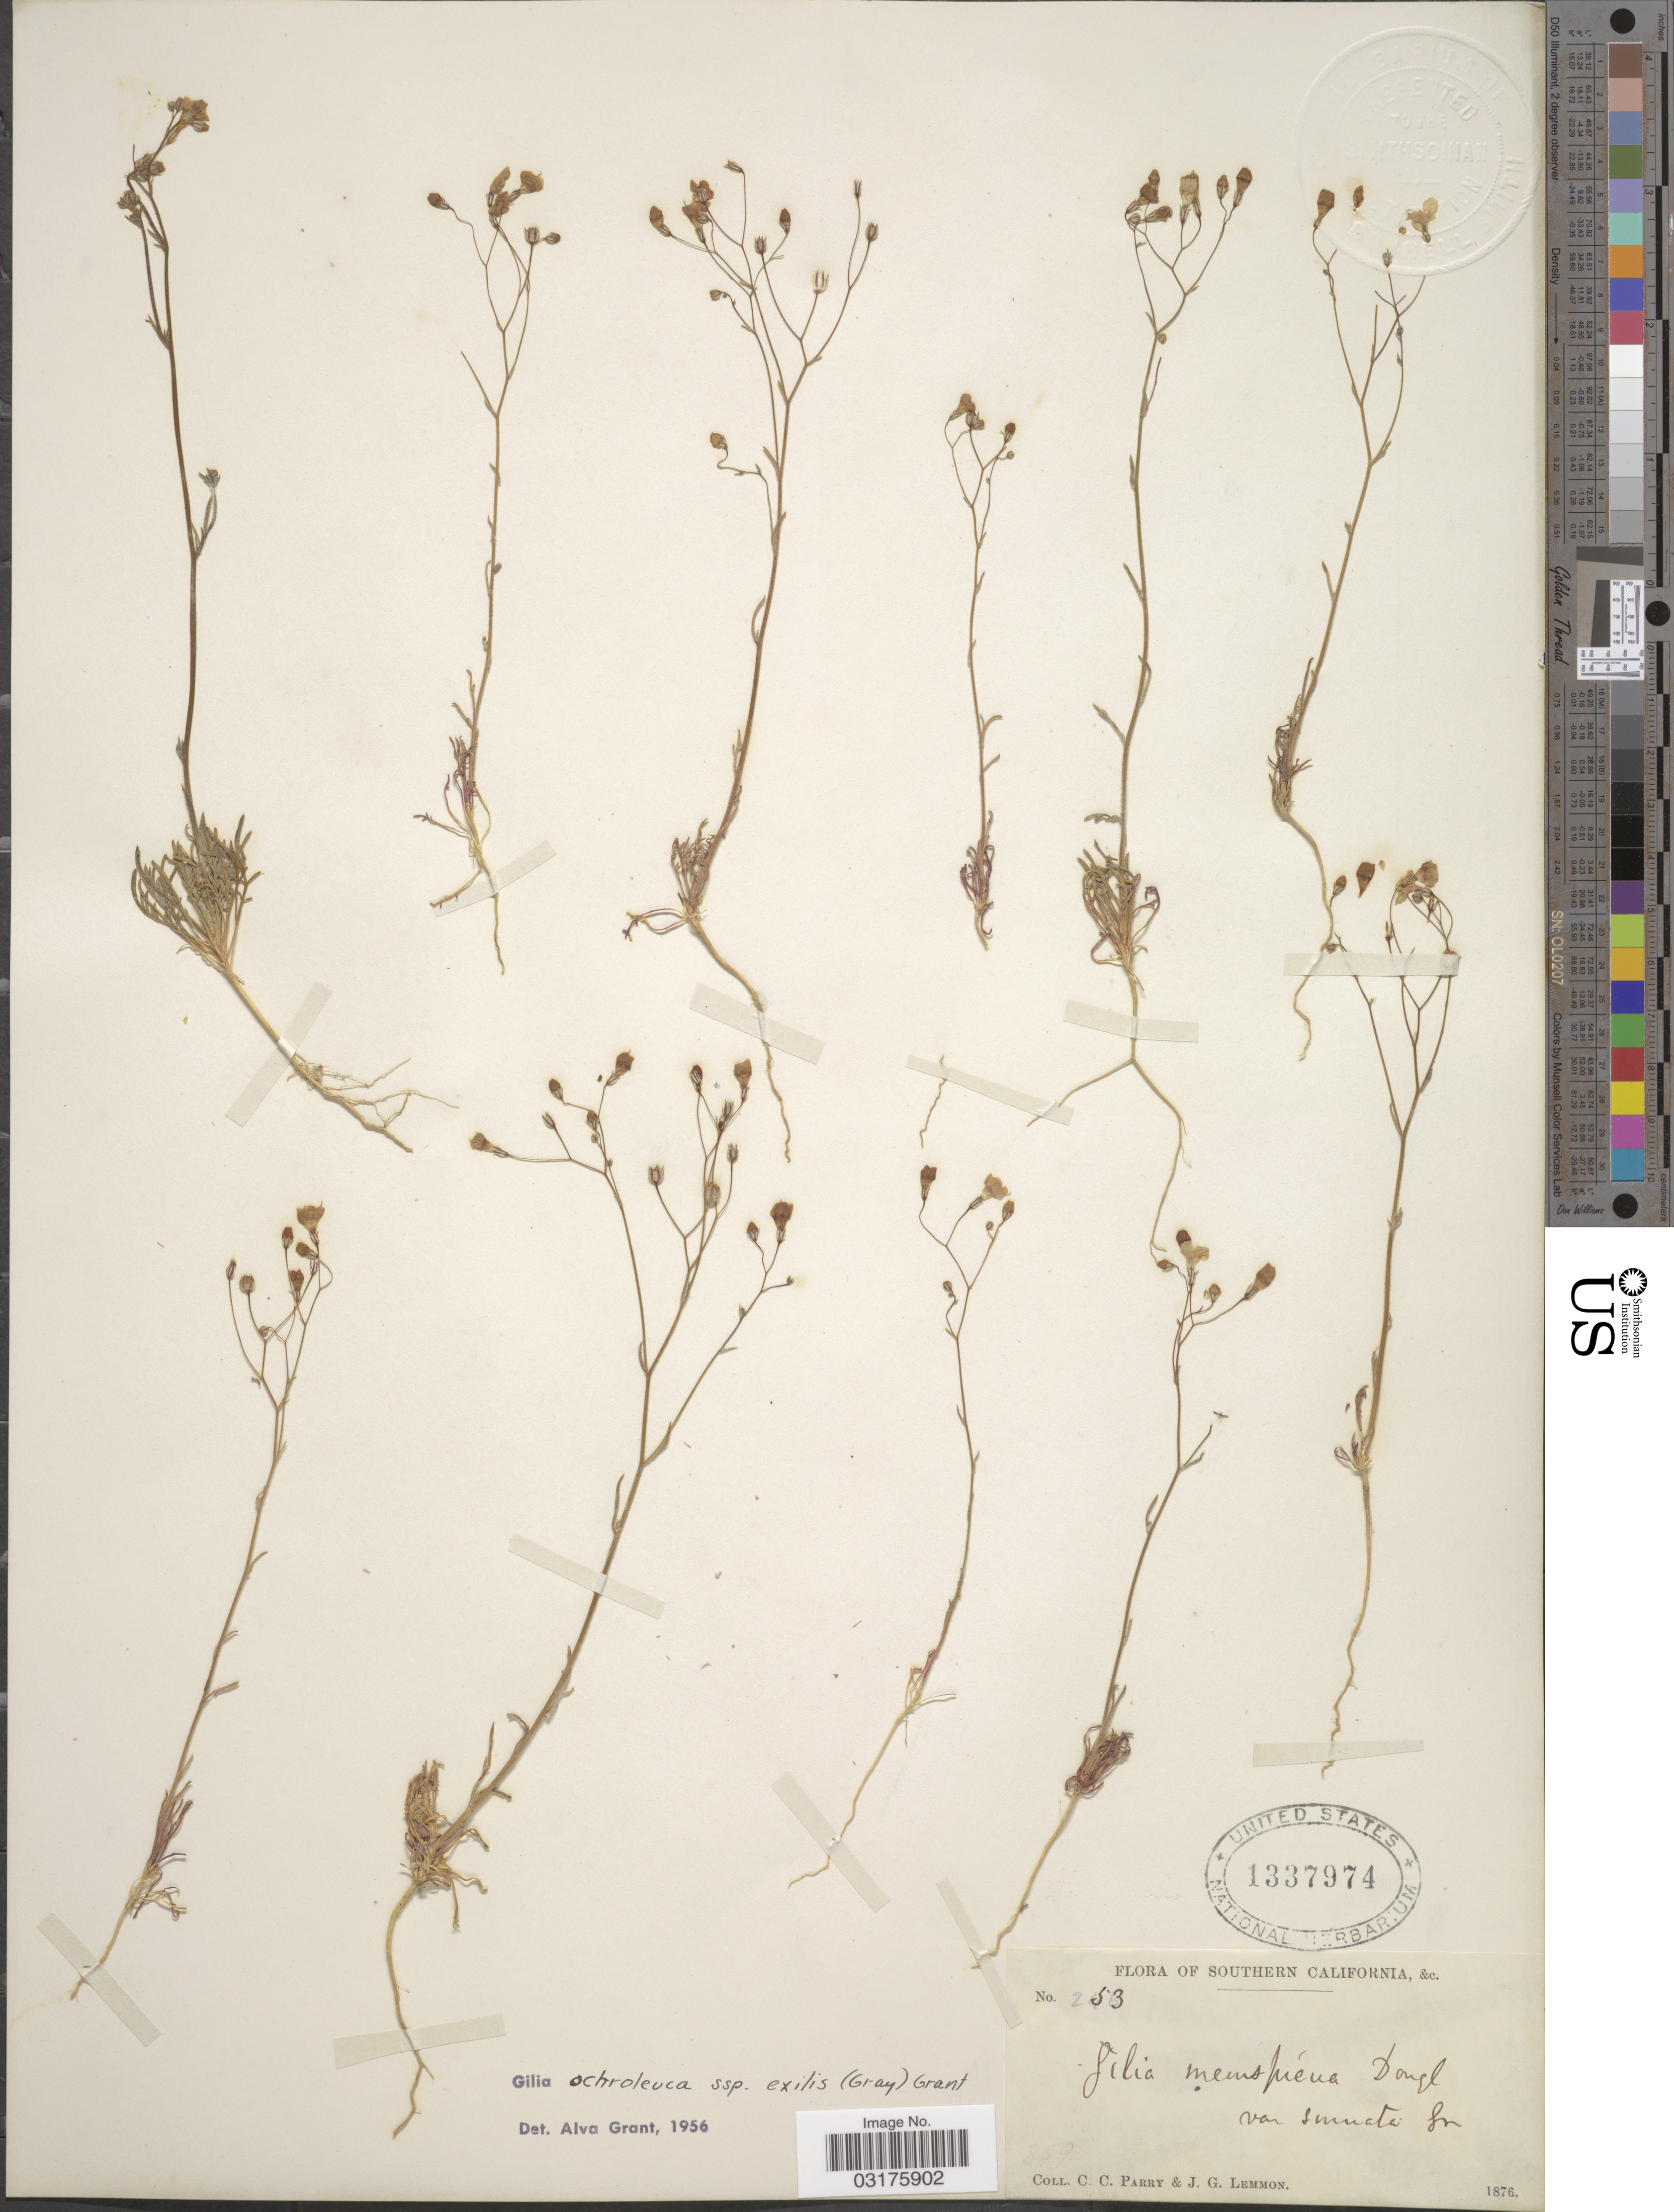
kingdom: Plantae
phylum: Tracheophyta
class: Magnoliopsida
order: Ericales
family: Polemoniaceae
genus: Gilia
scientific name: Gilia ochroleuca subsp. exilis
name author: M.E. Jones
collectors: C. C. Parry & J. Lemmon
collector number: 253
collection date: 1876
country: United States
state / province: California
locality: Southern California, &c.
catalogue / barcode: US 1337974